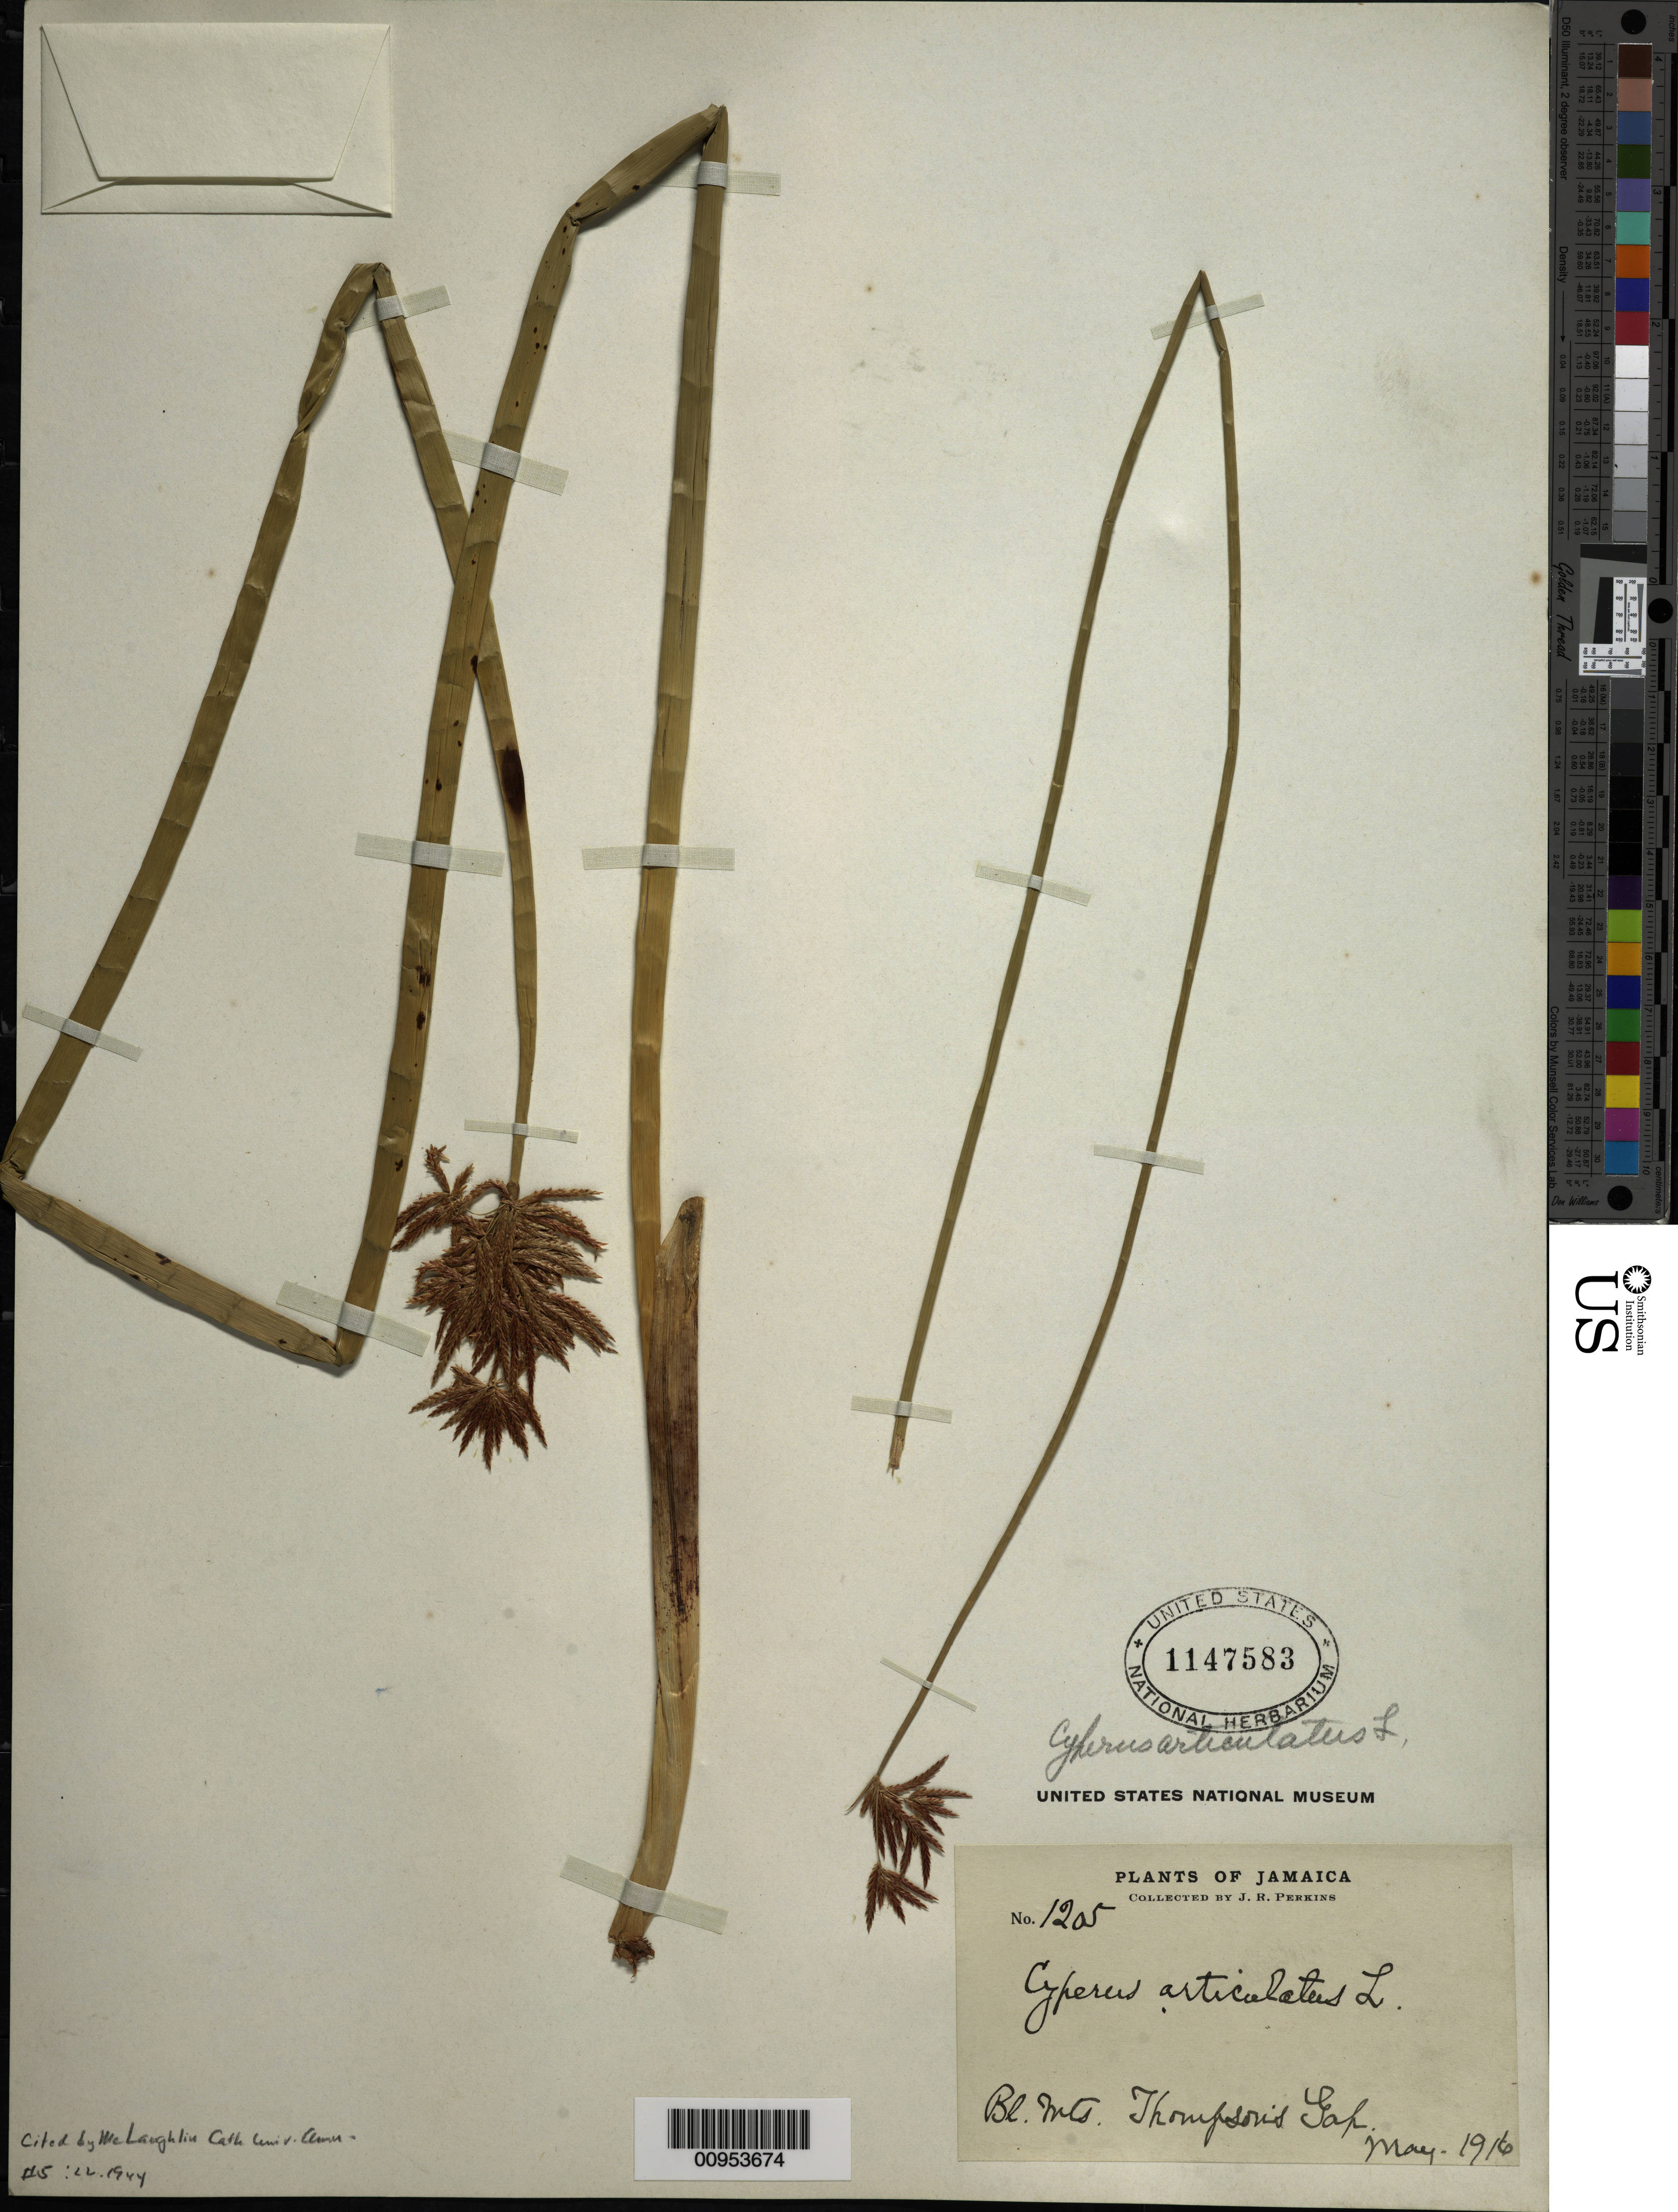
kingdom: Plantae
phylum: Tracheophyta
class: Liliopsida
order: Poales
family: Cyperaceae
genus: Cyperus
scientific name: Cyperus articulatus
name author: L.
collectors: J. R. Perkins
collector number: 1205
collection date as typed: May 1916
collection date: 1916-05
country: Jamaica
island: Jamaica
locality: Blue Mountains, Thompsons Gap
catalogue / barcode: US 1147583